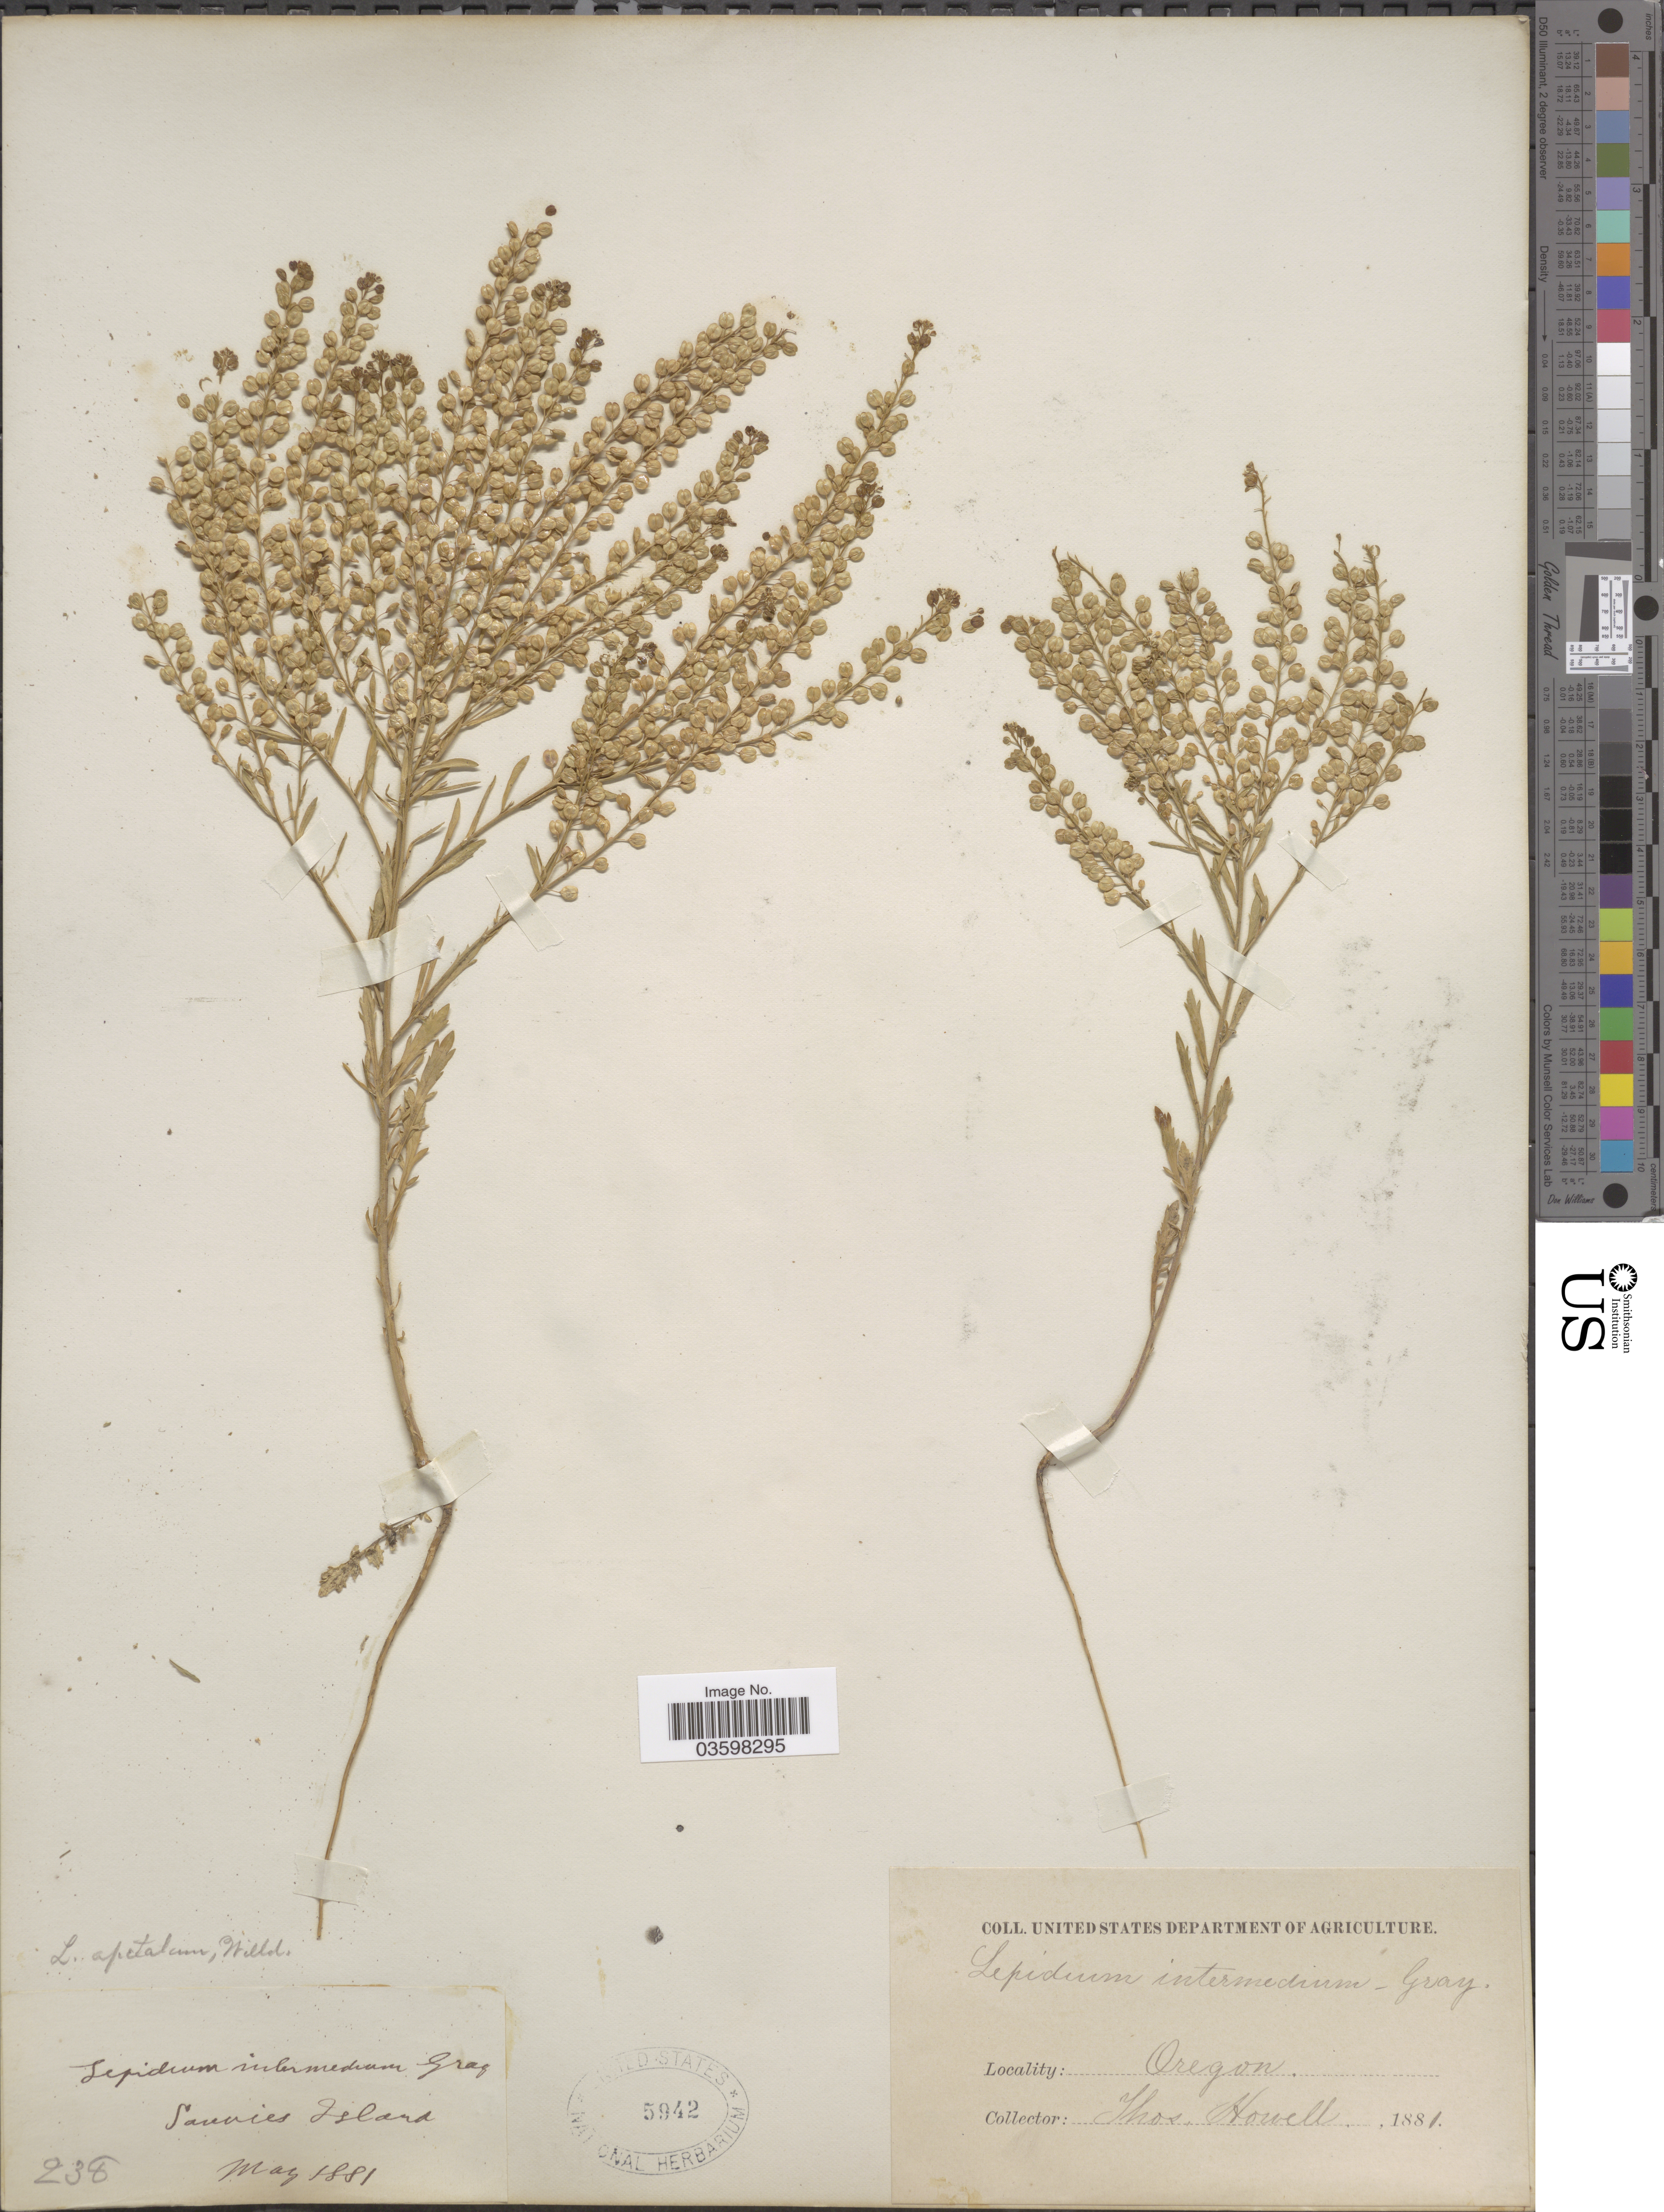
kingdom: Plantae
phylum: Tracheophyta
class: Magnoliopsida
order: Brassicales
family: Brassicaceae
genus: Lepidium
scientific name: Lepidium densiflorum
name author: Schrad.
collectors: T. Howell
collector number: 238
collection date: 1881-05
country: United States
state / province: Oregon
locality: Sauvies Island.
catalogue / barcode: US 5942